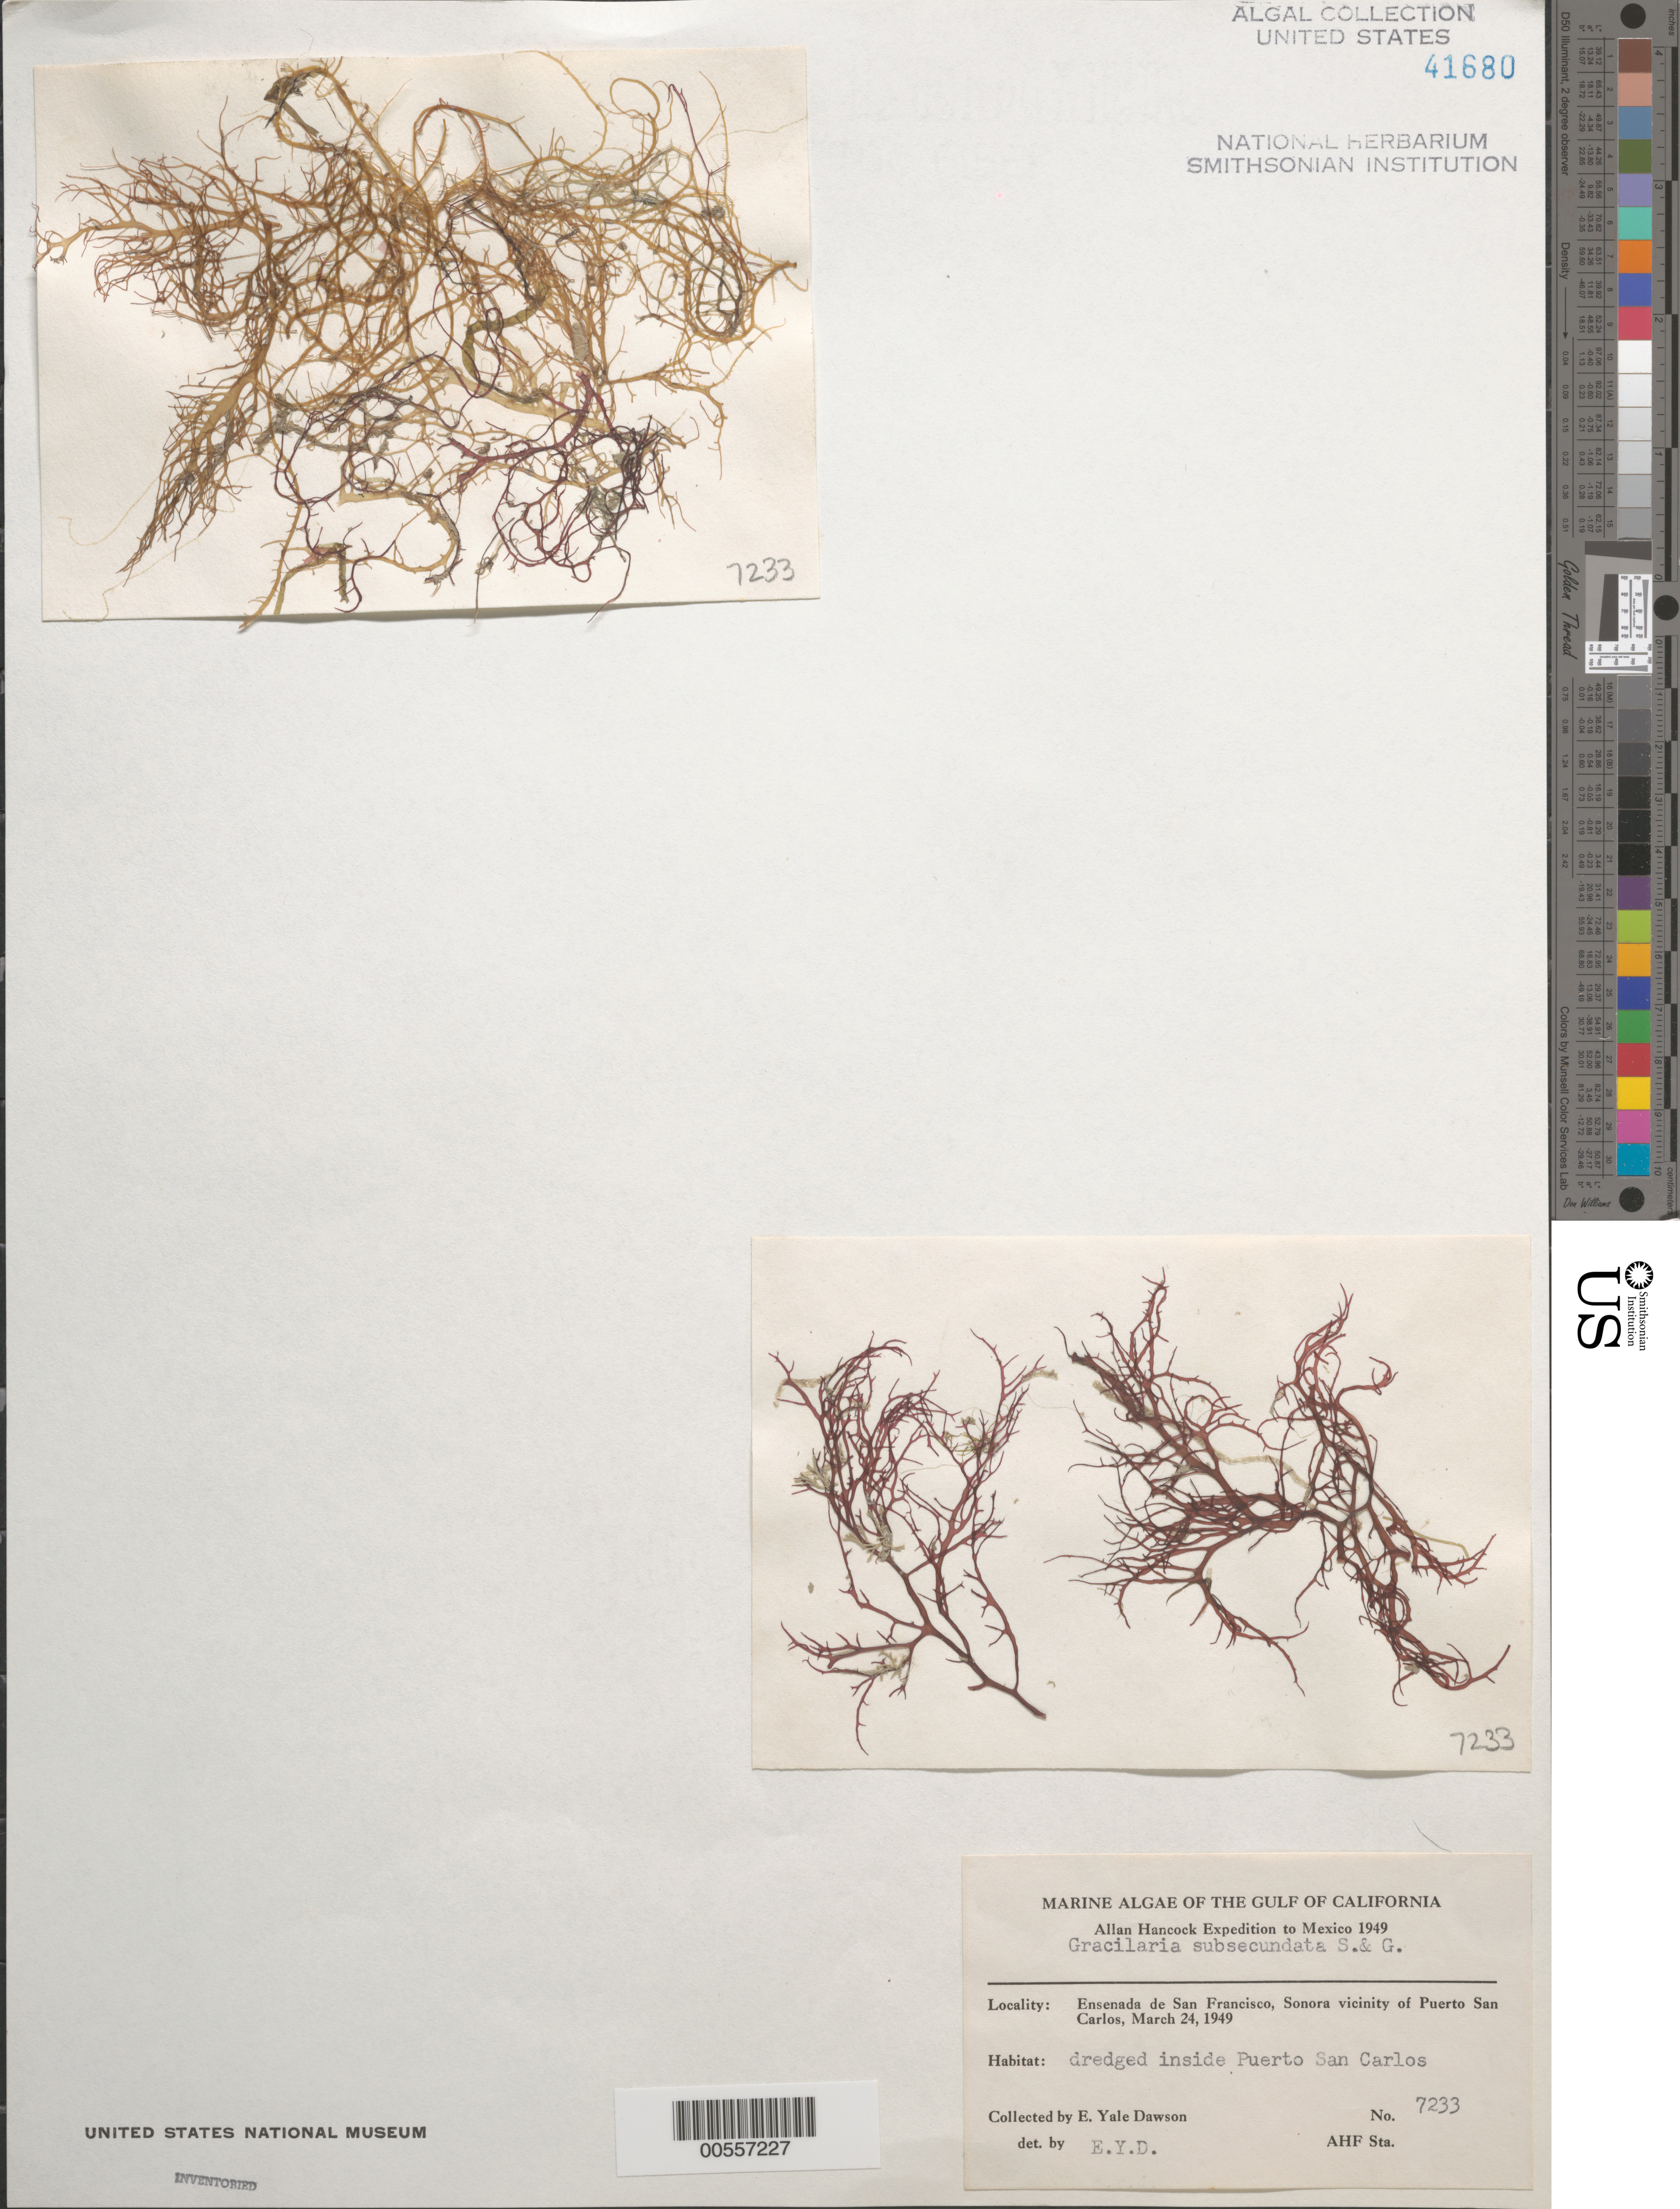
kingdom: Plantae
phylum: Rhodophyta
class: Florideophyceae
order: Gracilariales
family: Gracilariaceae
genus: Gracilaria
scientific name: Gracilaria subsecundata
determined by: Dawson, E. Y.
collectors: E. Y. Dawson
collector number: EYD 7233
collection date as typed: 24 Mar 1949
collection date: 1949-03-24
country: Mexico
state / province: Sonora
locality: Puerto San Carlos, Ensenada de San Francisco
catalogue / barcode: US 41680